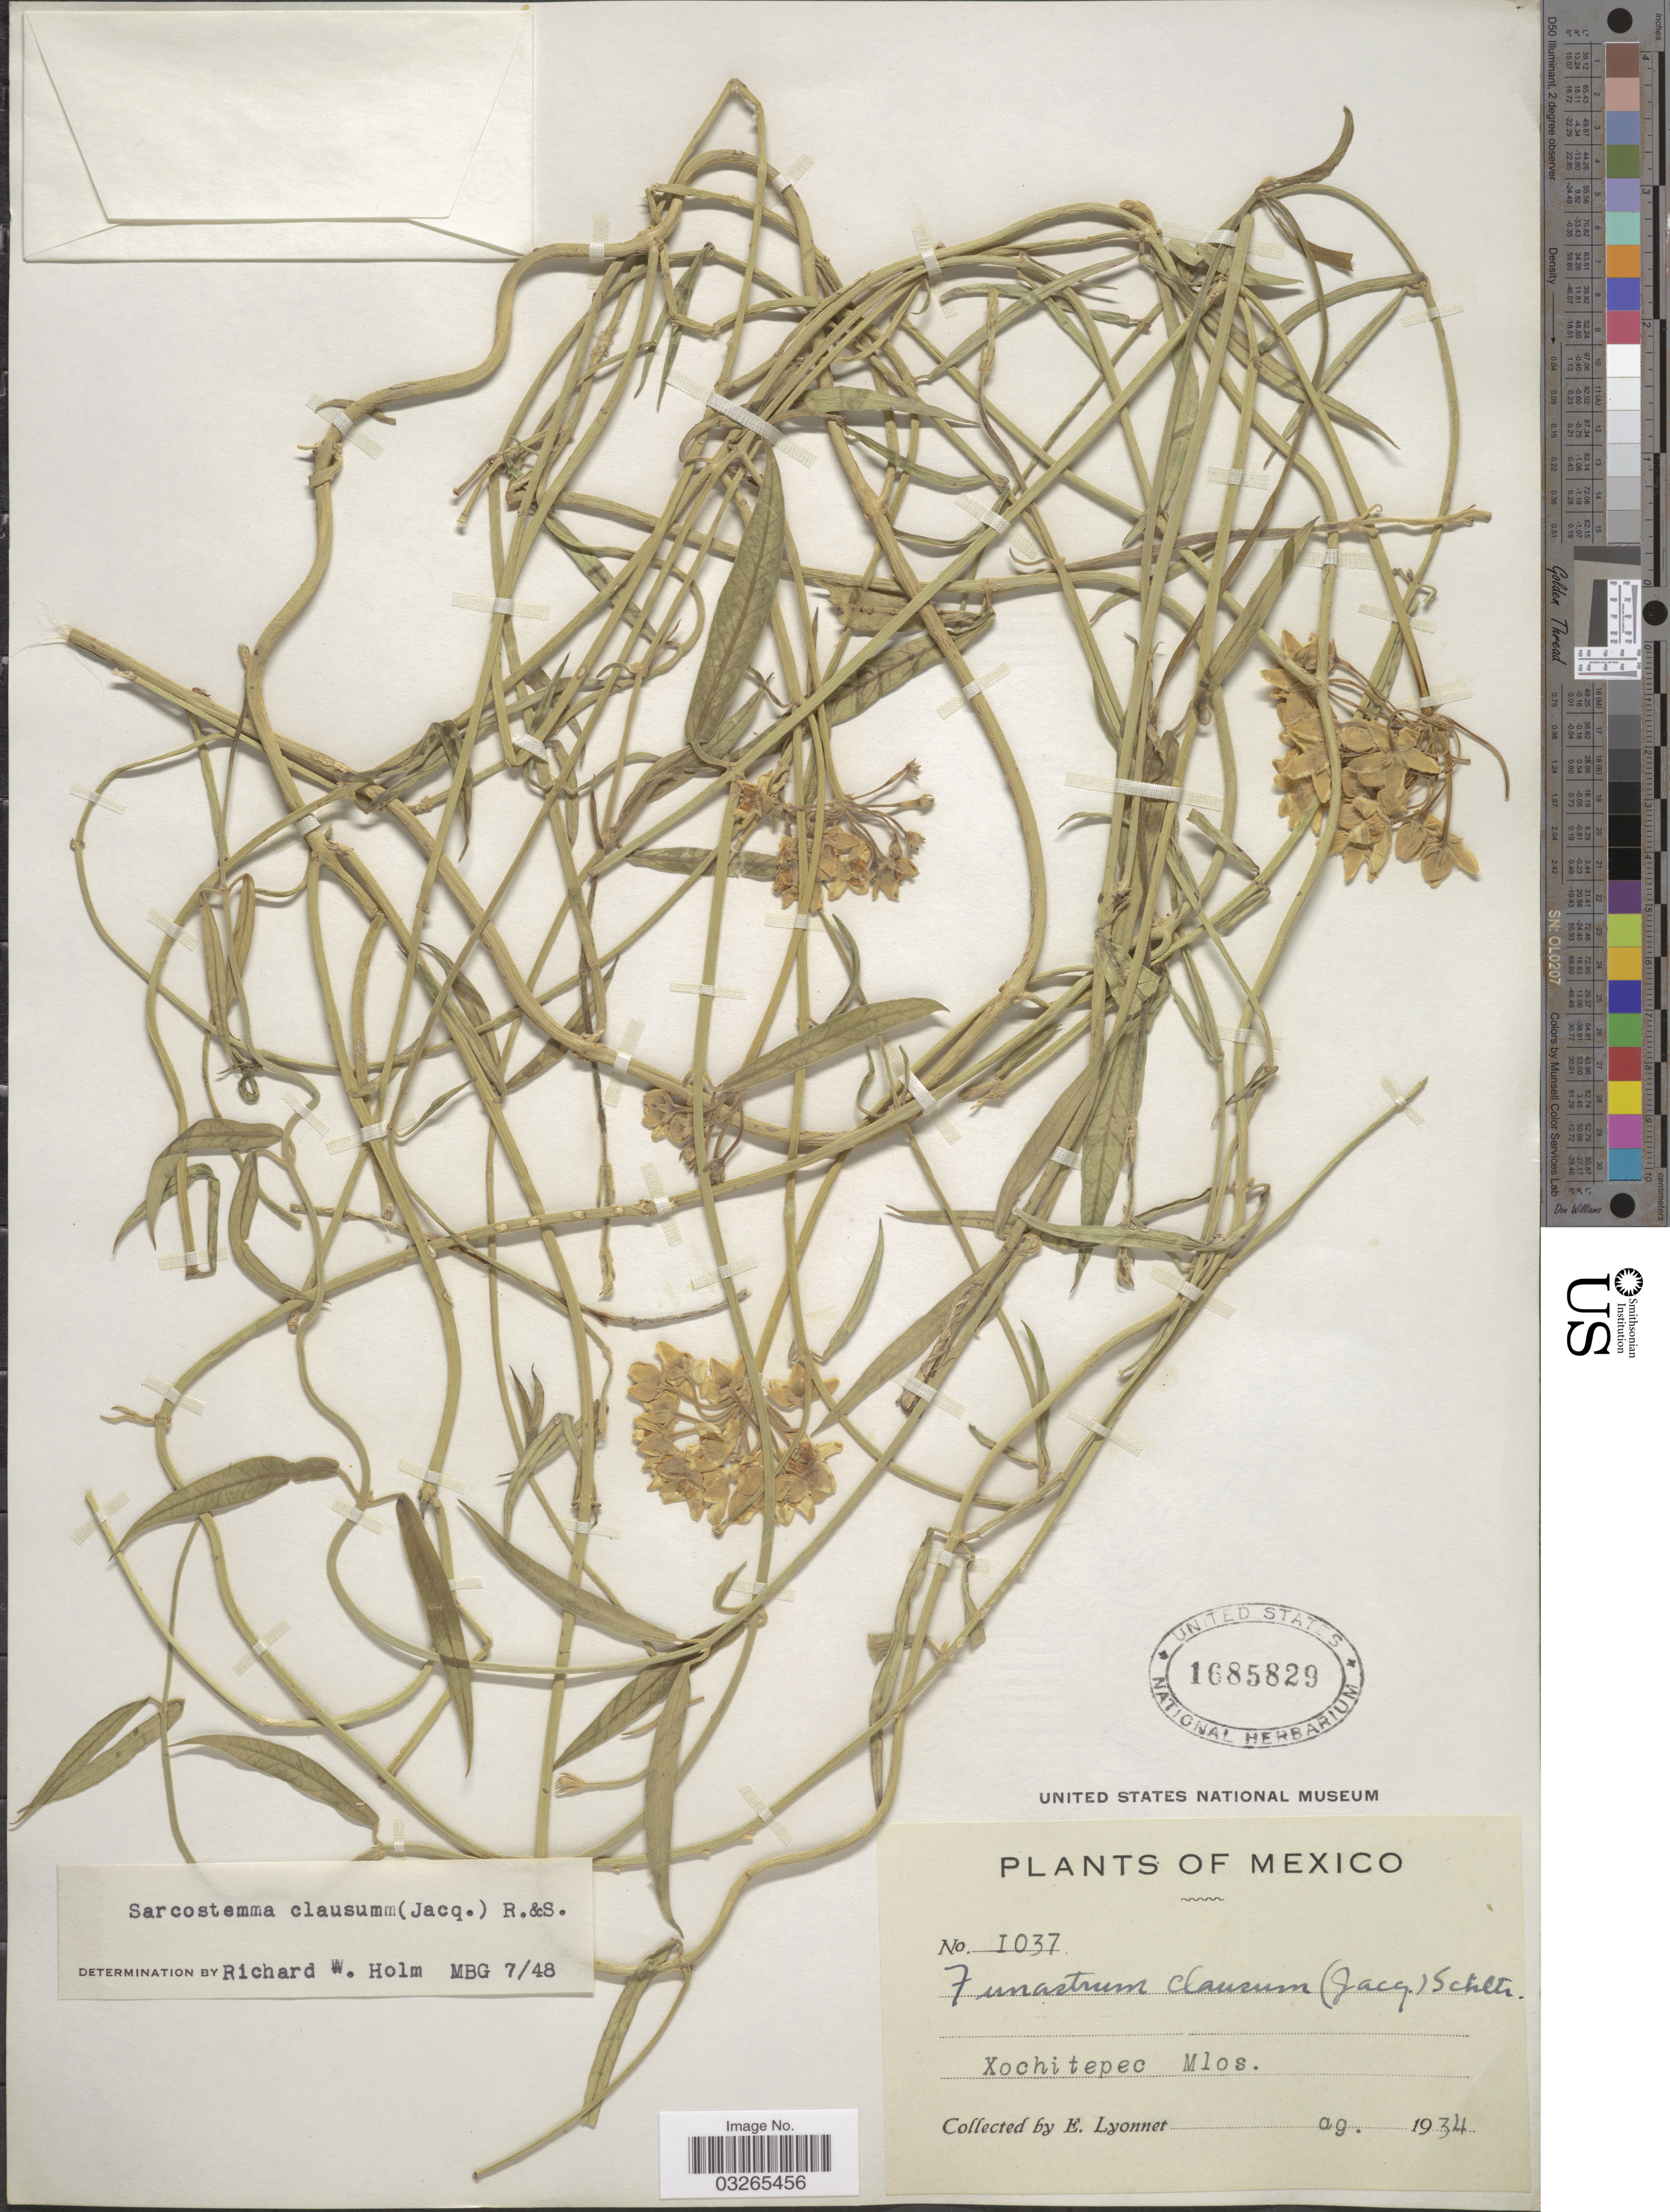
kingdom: Plantae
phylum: Tracheophyta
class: Magnoliopsida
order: Gentianales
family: Apocynaceae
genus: Sarcostemma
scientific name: Sarcostemma clausum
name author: (Jacq.) Schult.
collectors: E. Lyonnet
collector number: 1037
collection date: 1934-08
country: Mexico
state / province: Morelos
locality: Xochitepec.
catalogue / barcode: US 1685829